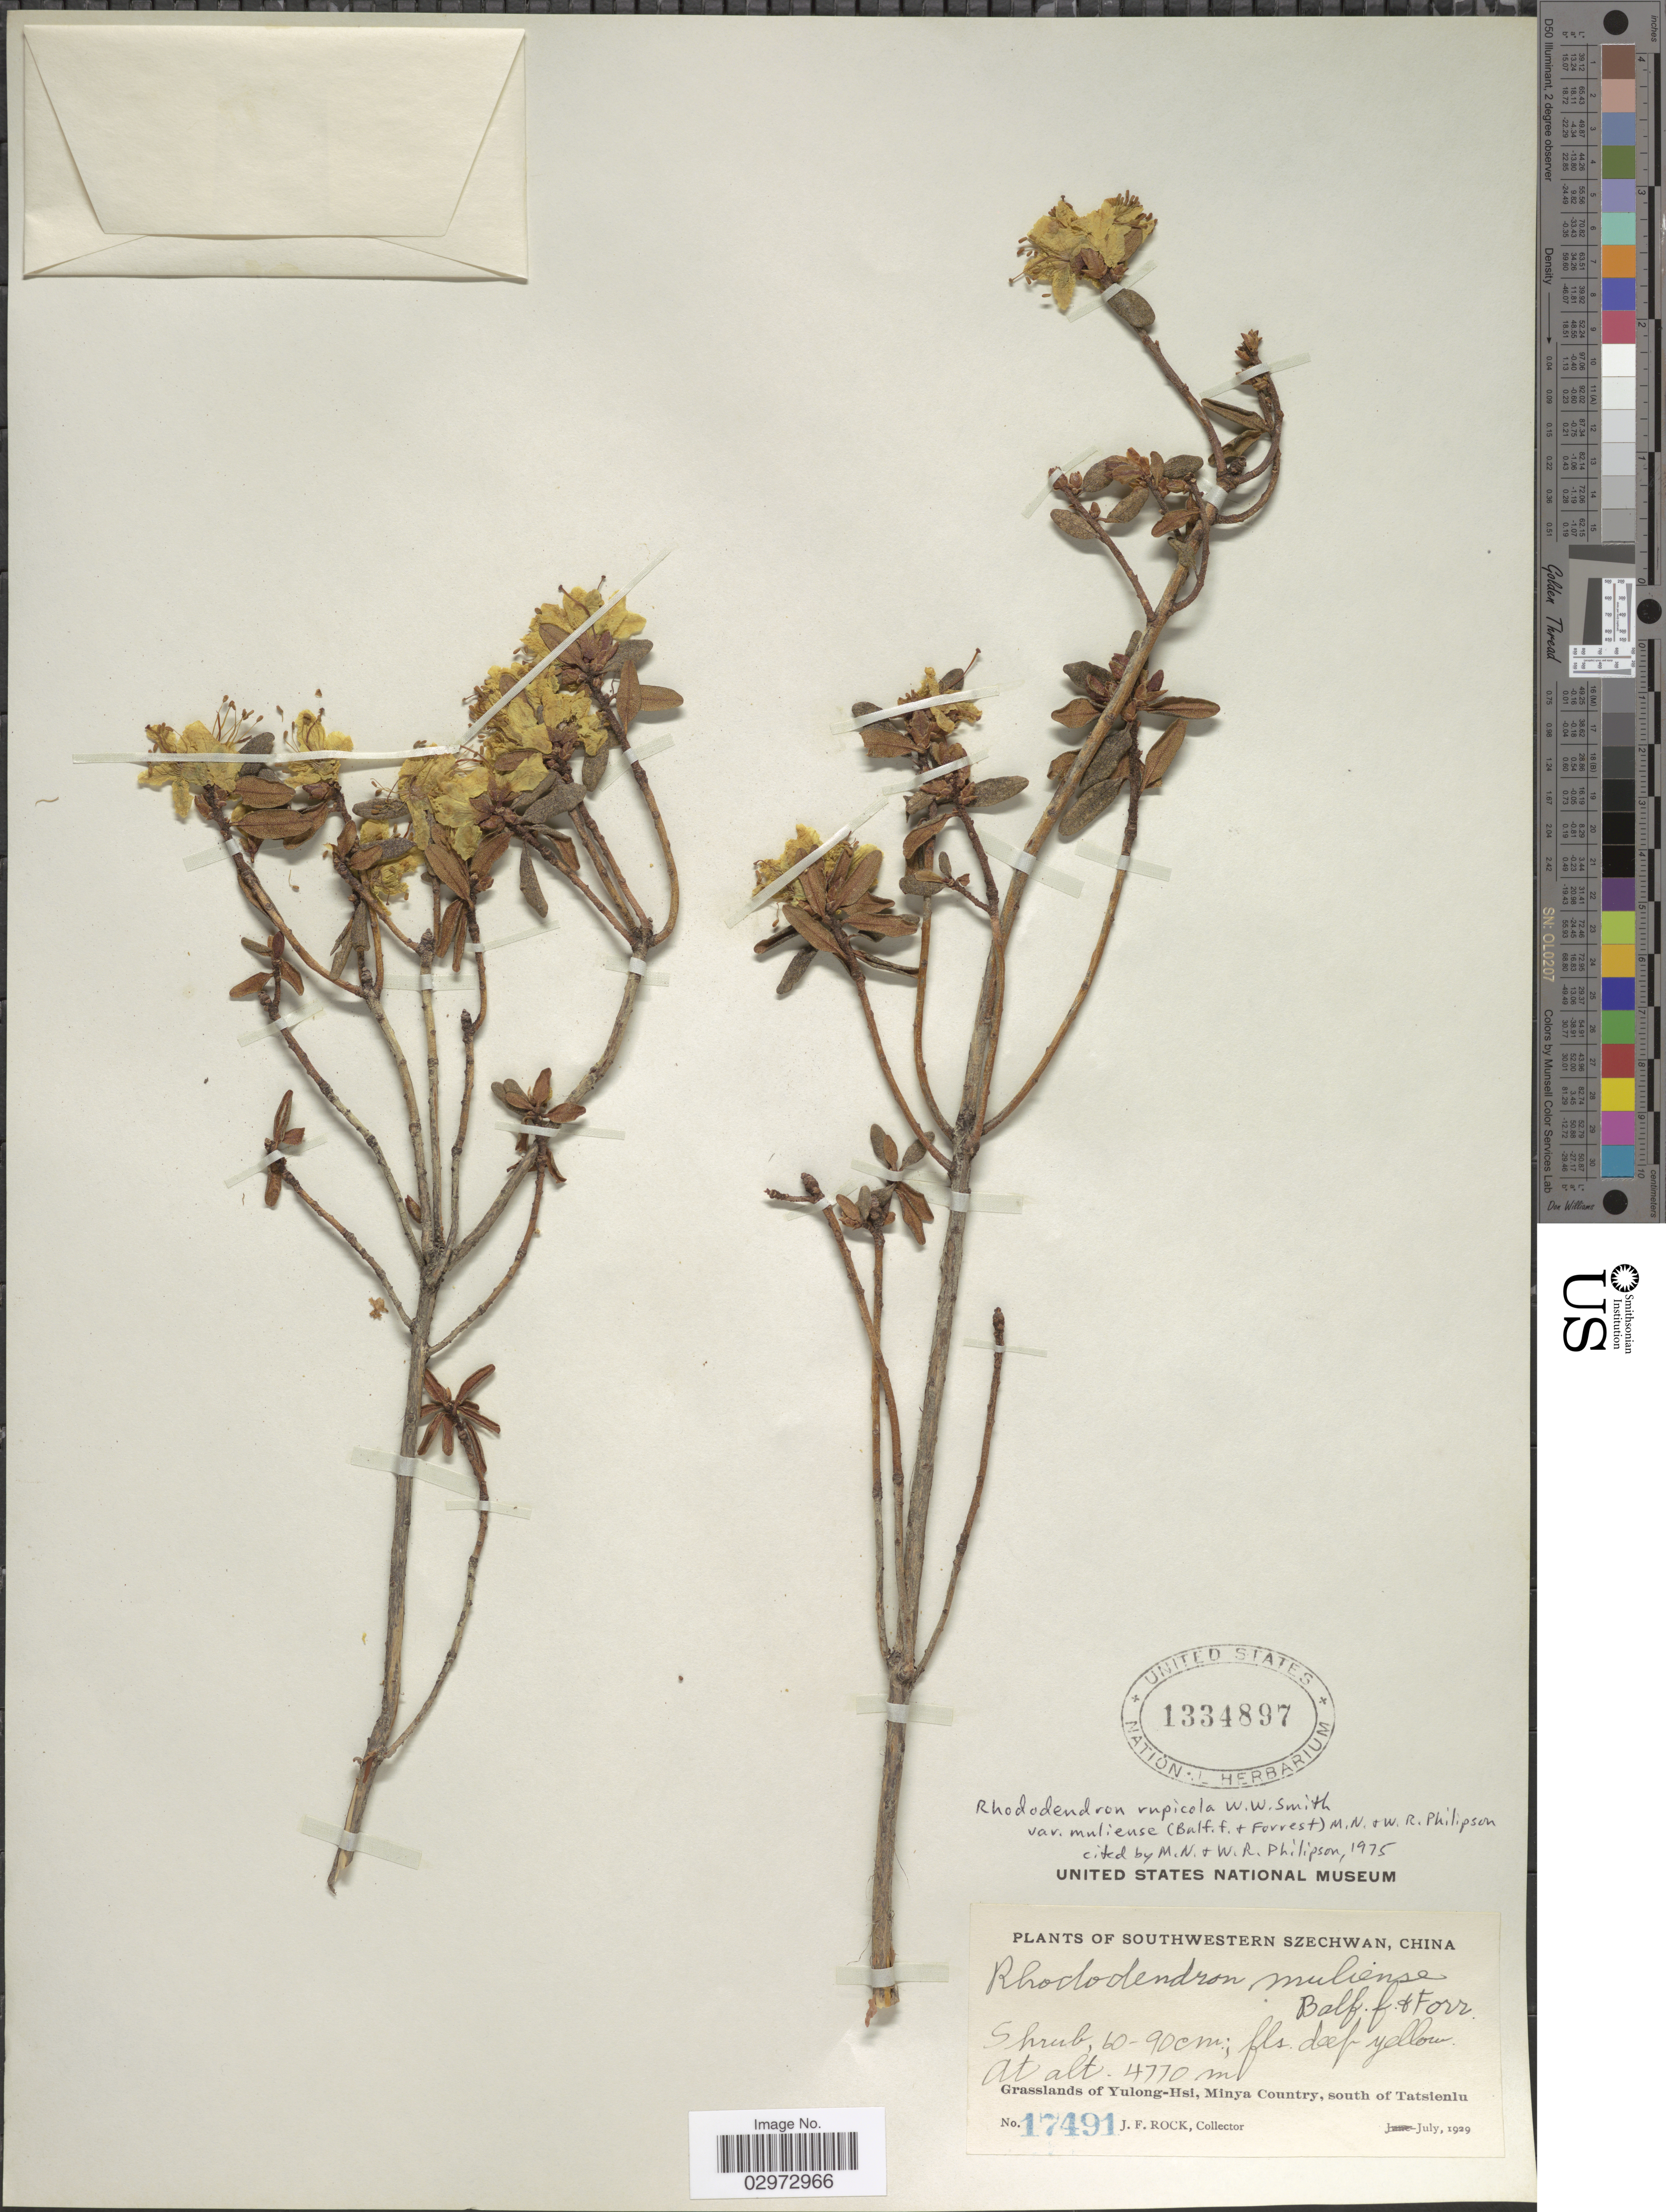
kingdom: Plantae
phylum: Tracheophyta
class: Magnoliopsida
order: Ericales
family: Ericaceae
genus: Rhododendron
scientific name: Rhododendron rupicola var. muliense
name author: (Balf. f. & Forrest) Philipson & M. N. Philipson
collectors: J. Rock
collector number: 17491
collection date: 1929-07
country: China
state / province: Sichuan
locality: Southwestern Szechwan, Grasslands of Yulong-Hsi, Minya Country, south of Tatsienlu.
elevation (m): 4770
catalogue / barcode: US 1334897